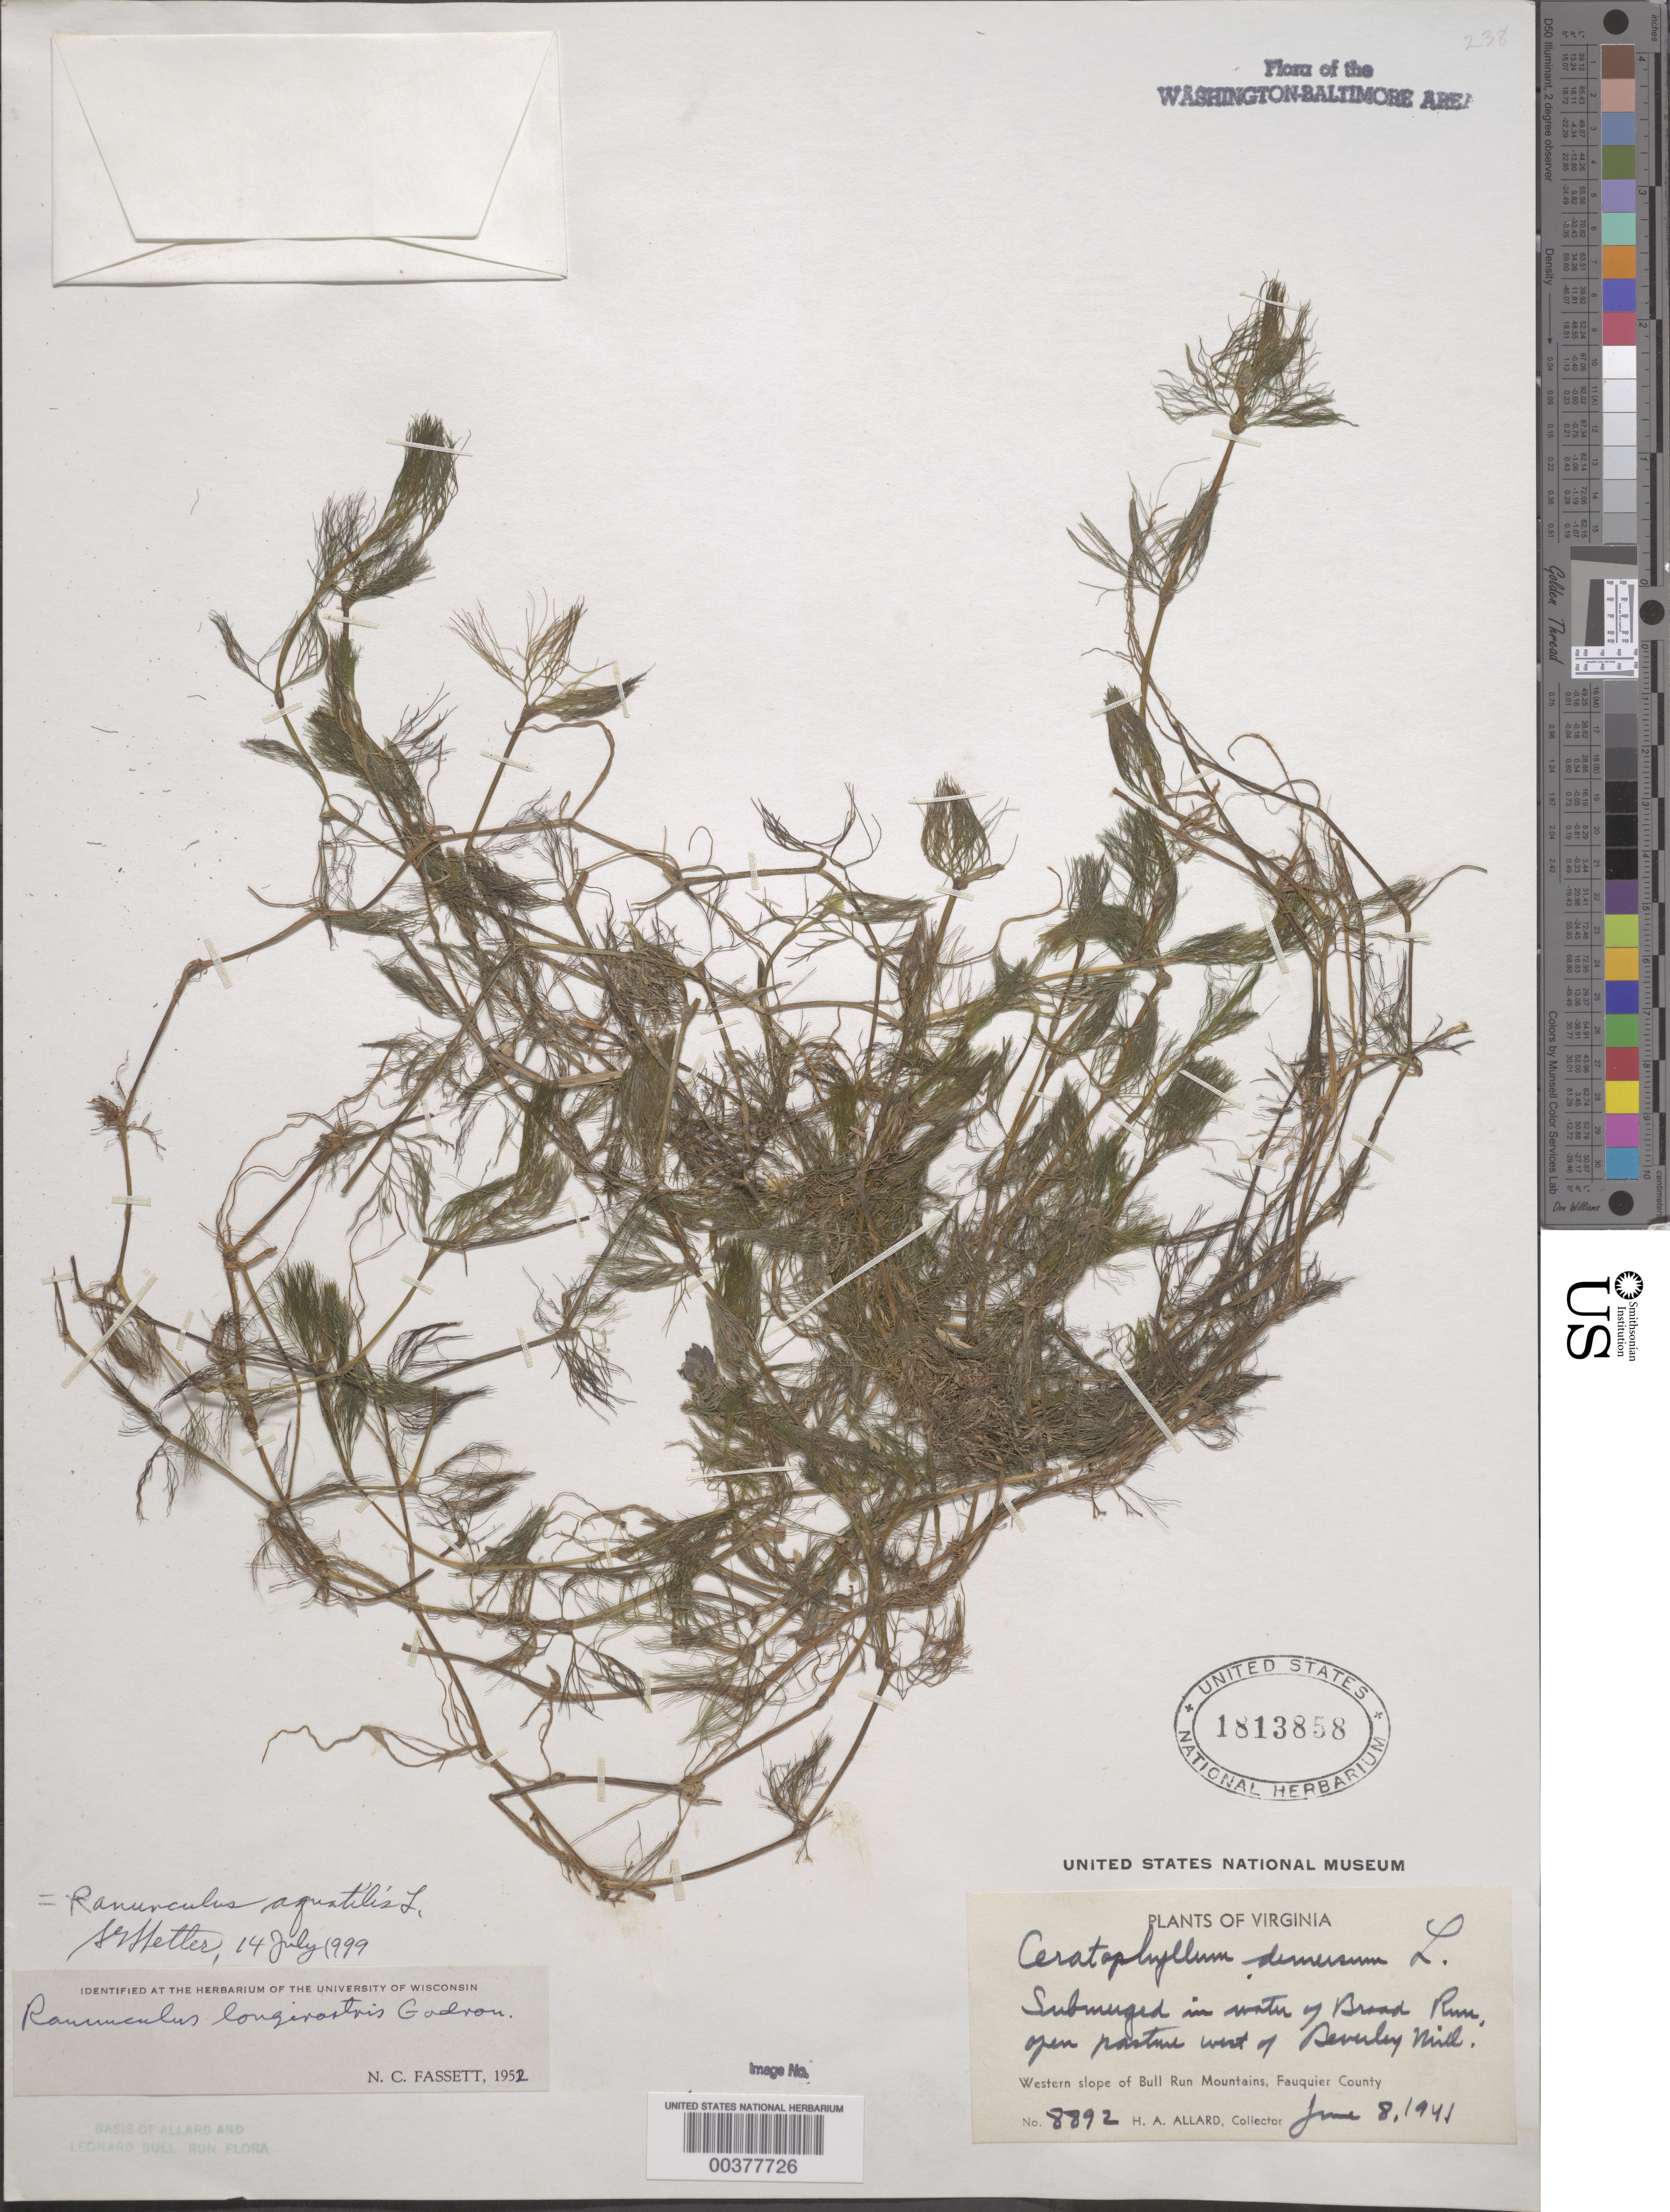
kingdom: Plantae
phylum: Tracheophyta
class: Magnoliopsida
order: Ranunculales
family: Ranunculaceae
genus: Ranunculus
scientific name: Ranunculus longirostris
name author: Godr.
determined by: Fassett, N. C.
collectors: H. A. Allard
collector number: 8892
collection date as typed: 08 Jun 1941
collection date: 1941-06-08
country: United States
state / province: Virginia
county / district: Fauquier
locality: Broad Run, west of Beverley Mill Bull Run Mts.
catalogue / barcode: US 1813858